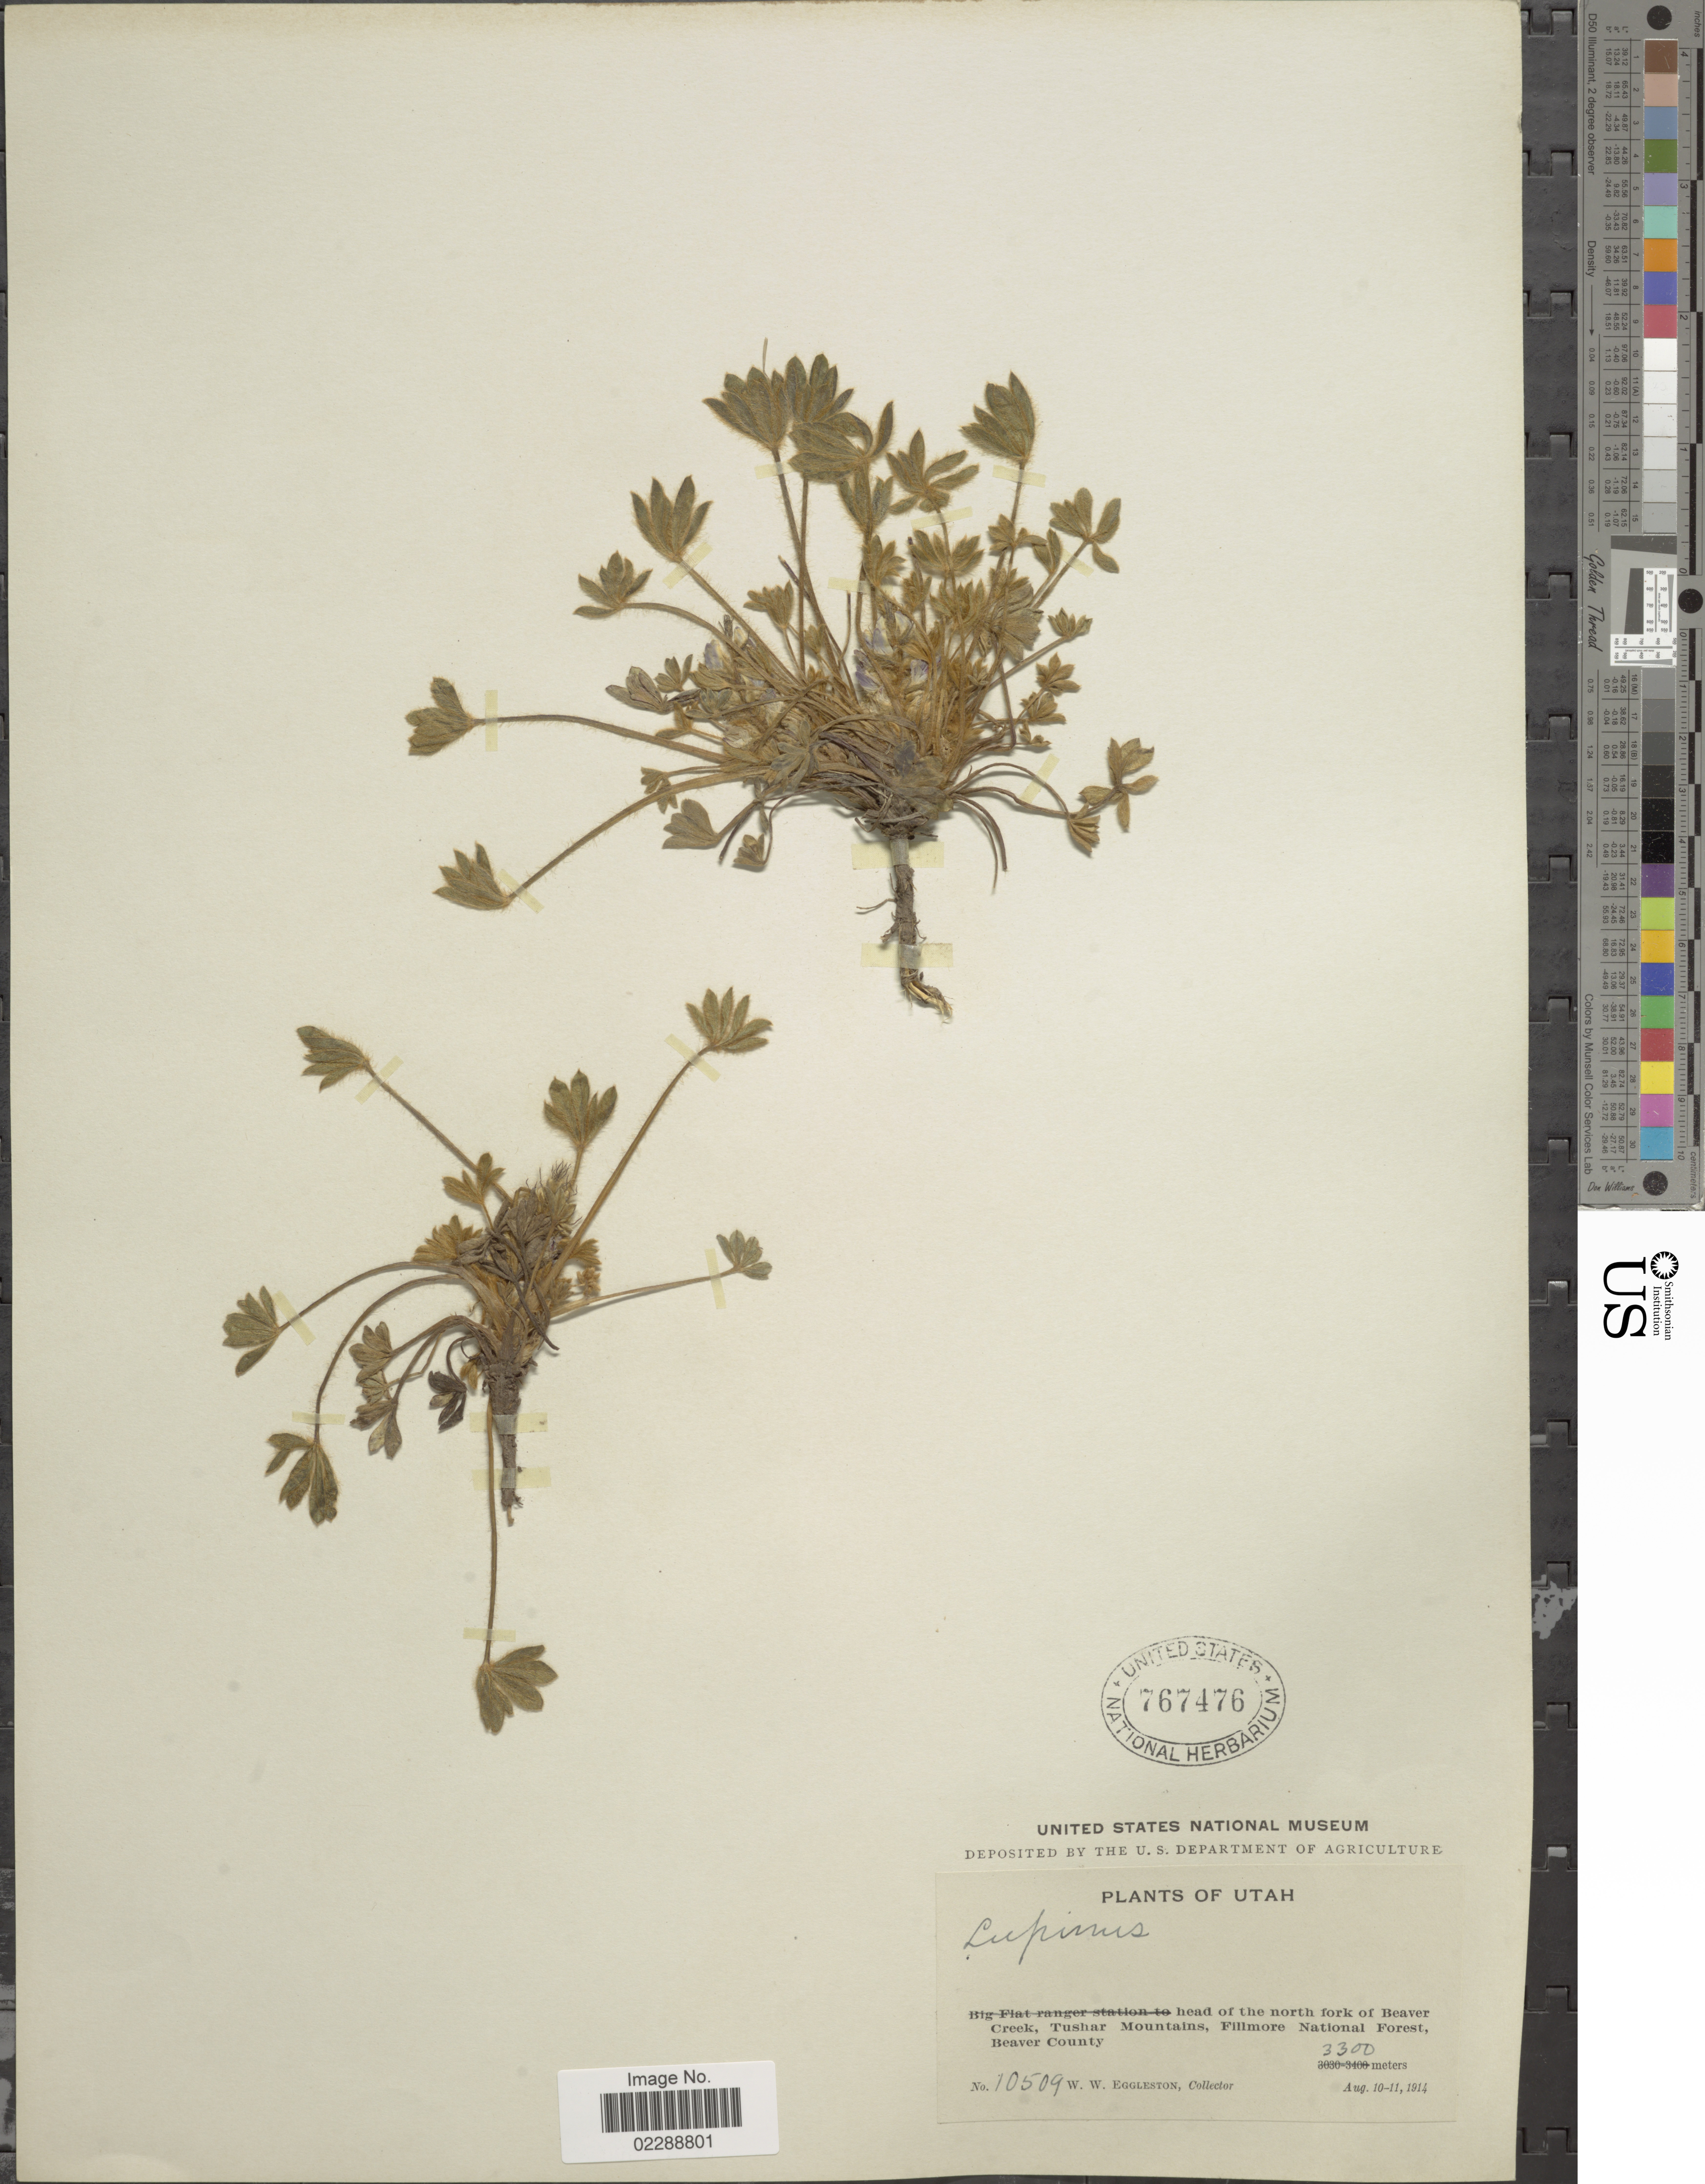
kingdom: Plantae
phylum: Tracheophyta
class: Magnoliopsida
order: Fabales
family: Fabaceae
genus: Lupinus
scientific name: Lupinus sp.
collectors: W. W. Eggleston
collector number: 10509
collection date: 1914-08-10/1914-08-11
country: United States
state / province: Utah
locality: Head of the north fork of Beaver Creek, Tushar Mountains, Fillmore National Forest Beaver County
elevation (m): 3300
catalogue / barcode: US 767476